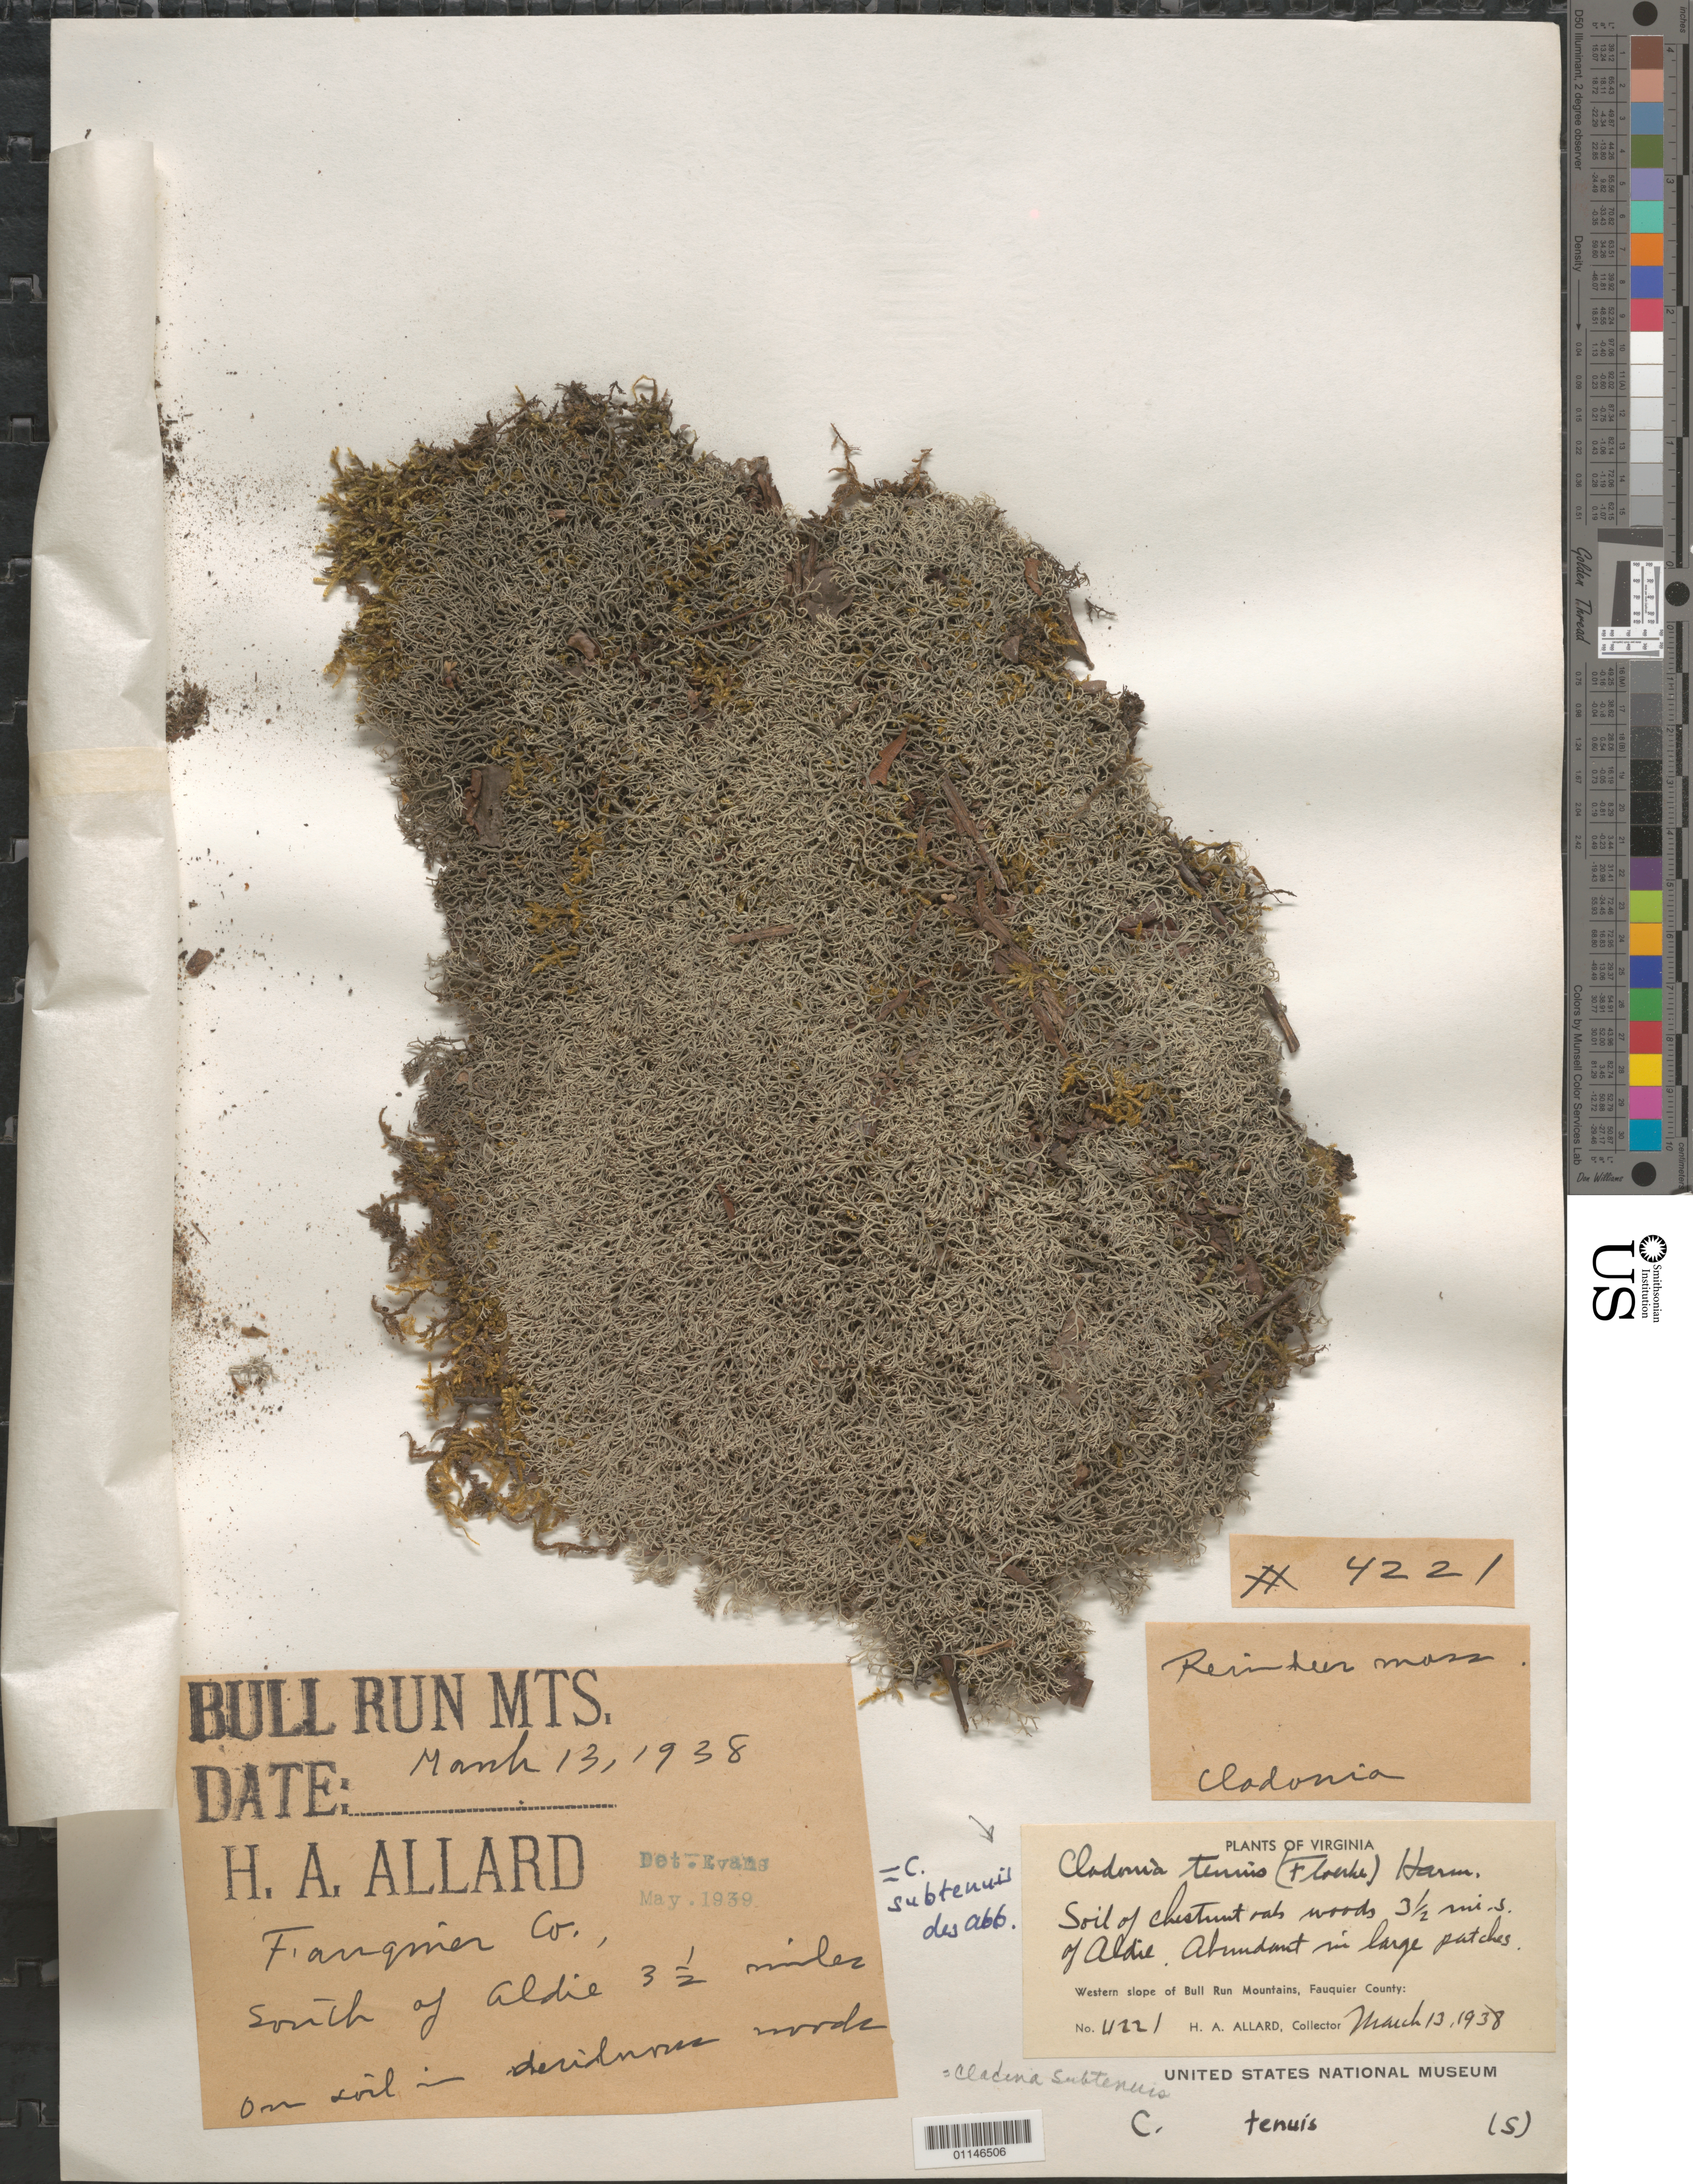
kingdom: Fungi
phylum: Ascomycota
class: Lecanoromycetes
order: Lecanorales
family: Cladoniaceae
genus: Cladina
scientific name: Cladina subtenuis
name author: (Abbayes) Hale & W.L. Culb.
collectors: H. A. Allard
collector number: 4221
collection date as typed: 13 Mar 1938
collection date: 1938-03-13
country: United States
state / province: Virginia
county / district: Fauquier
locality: Bull run mtns, western slope, 3.5 mi s of aldie aldie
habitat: Soil